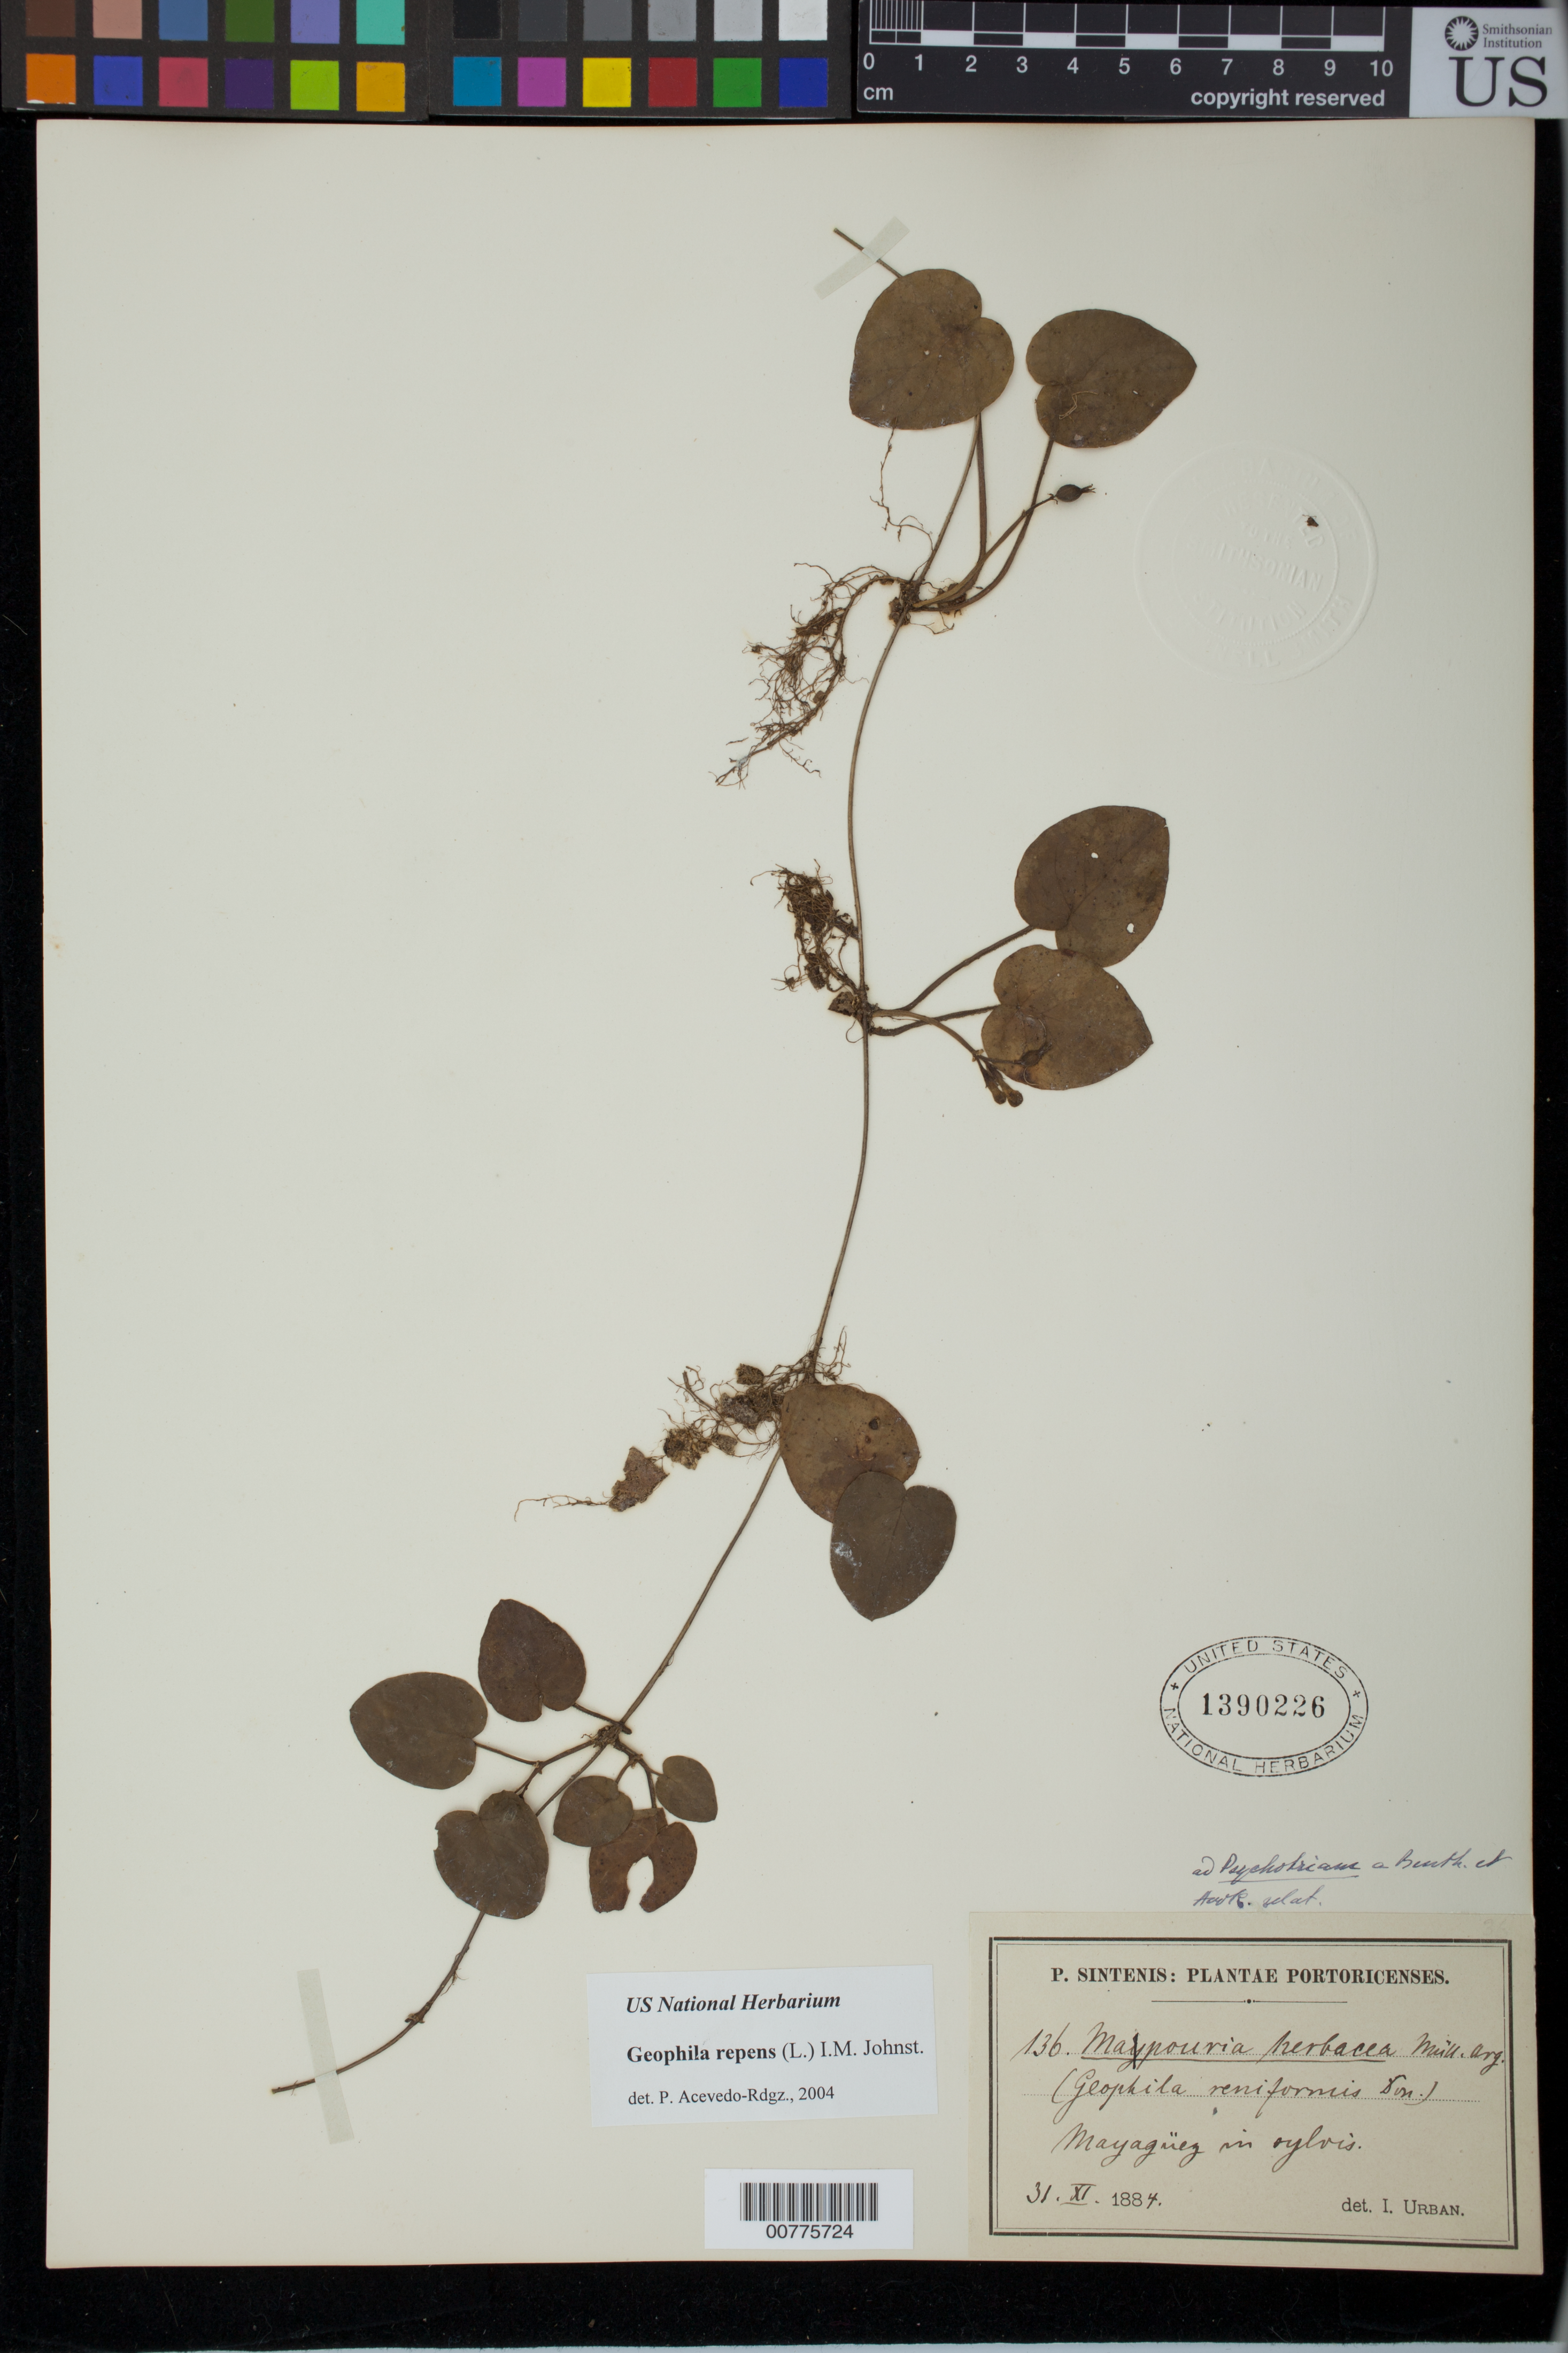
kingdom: Plantae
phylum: Tracheophyta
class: Magnoliopsida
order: Gentianales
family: Rubiaceae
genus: Geophila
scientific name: Geophila repens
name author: (L.) I.M. Johnst.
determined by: Acevedo-Rodríguez, P., (BOT), Smithsonian Institution - National Museum of Natural History (UNITED STATES)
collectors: P. Sintenis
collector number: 136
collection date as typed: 31 Nov 1884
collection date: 1884-11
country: Puerto Rico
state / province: Mayagüez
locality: Mayagüez in sylvis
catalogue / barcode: US 1390226